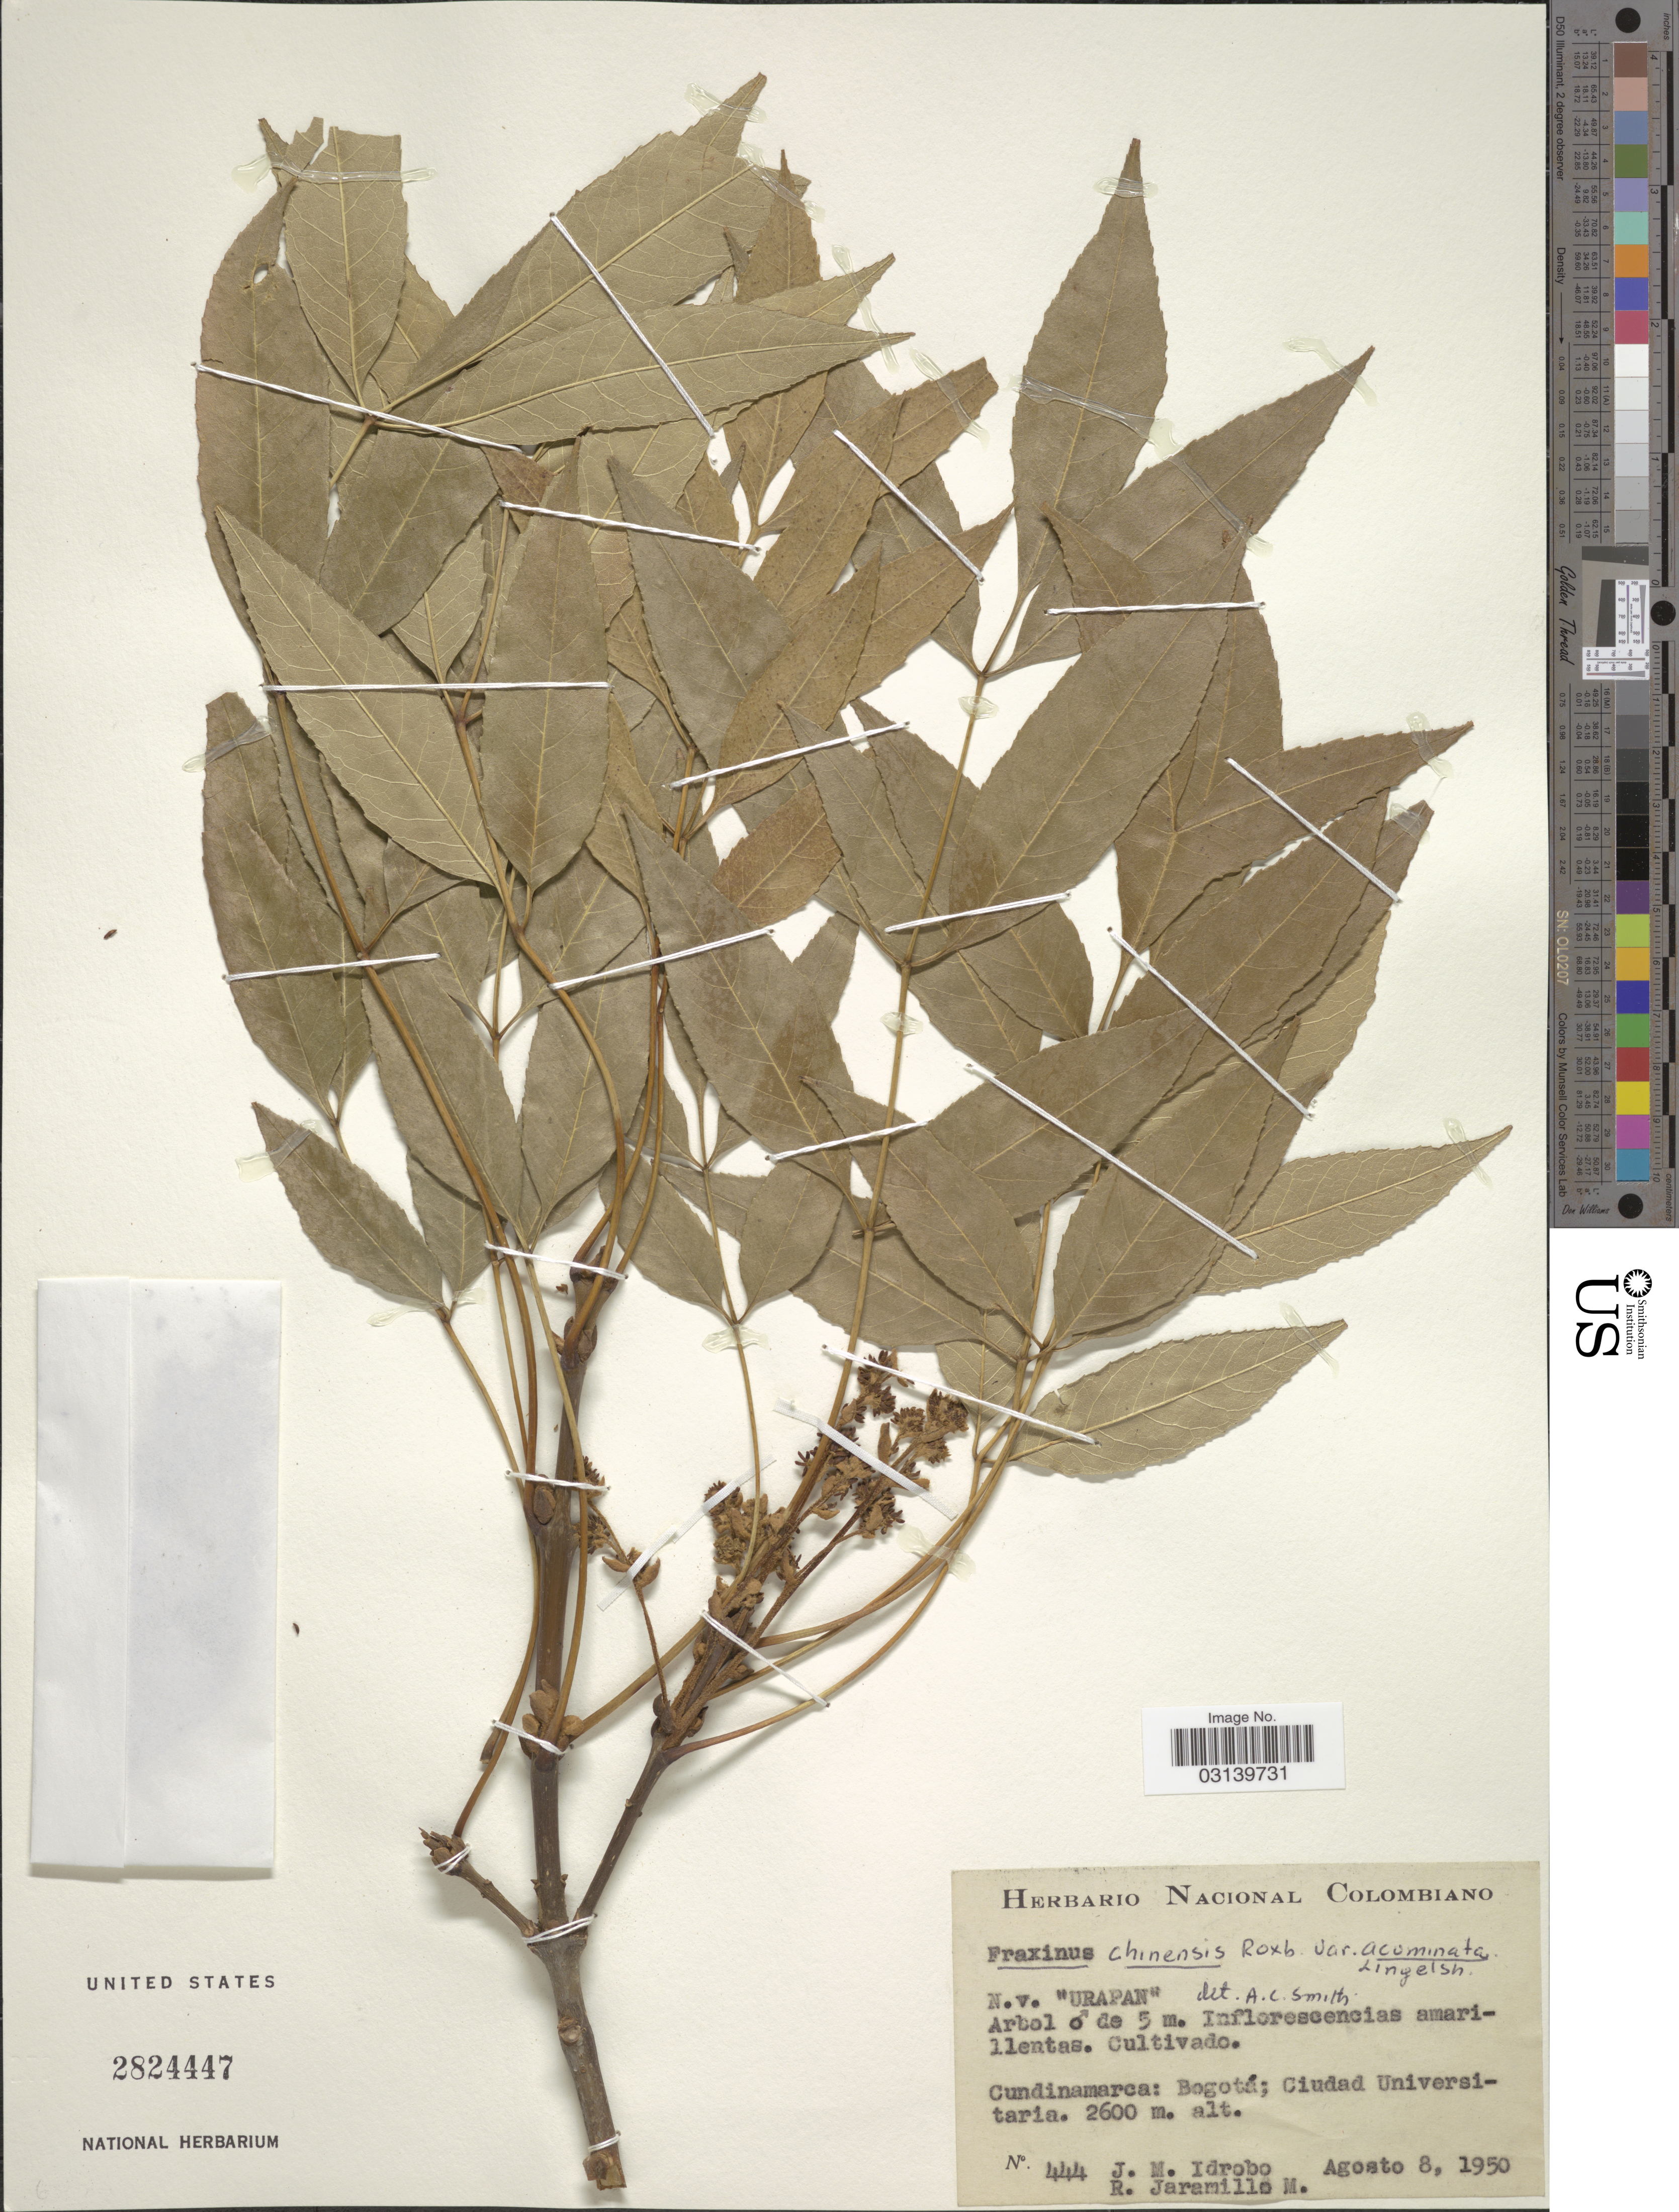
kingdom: Plantae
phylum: Tracheophyta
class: Magnoliopsida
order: Lamiales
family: Oleaceae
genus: Fraxinus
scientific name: Fraxinus chinensis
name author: Roxb.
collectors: J. M. Idrobo & R. Jaramillo M.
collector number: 444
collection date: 1950-08-08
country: Colombia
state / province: Cundinamarca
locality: Bogotá; Ciudad Universitaria.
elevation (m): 2600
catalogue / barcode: US 2824447